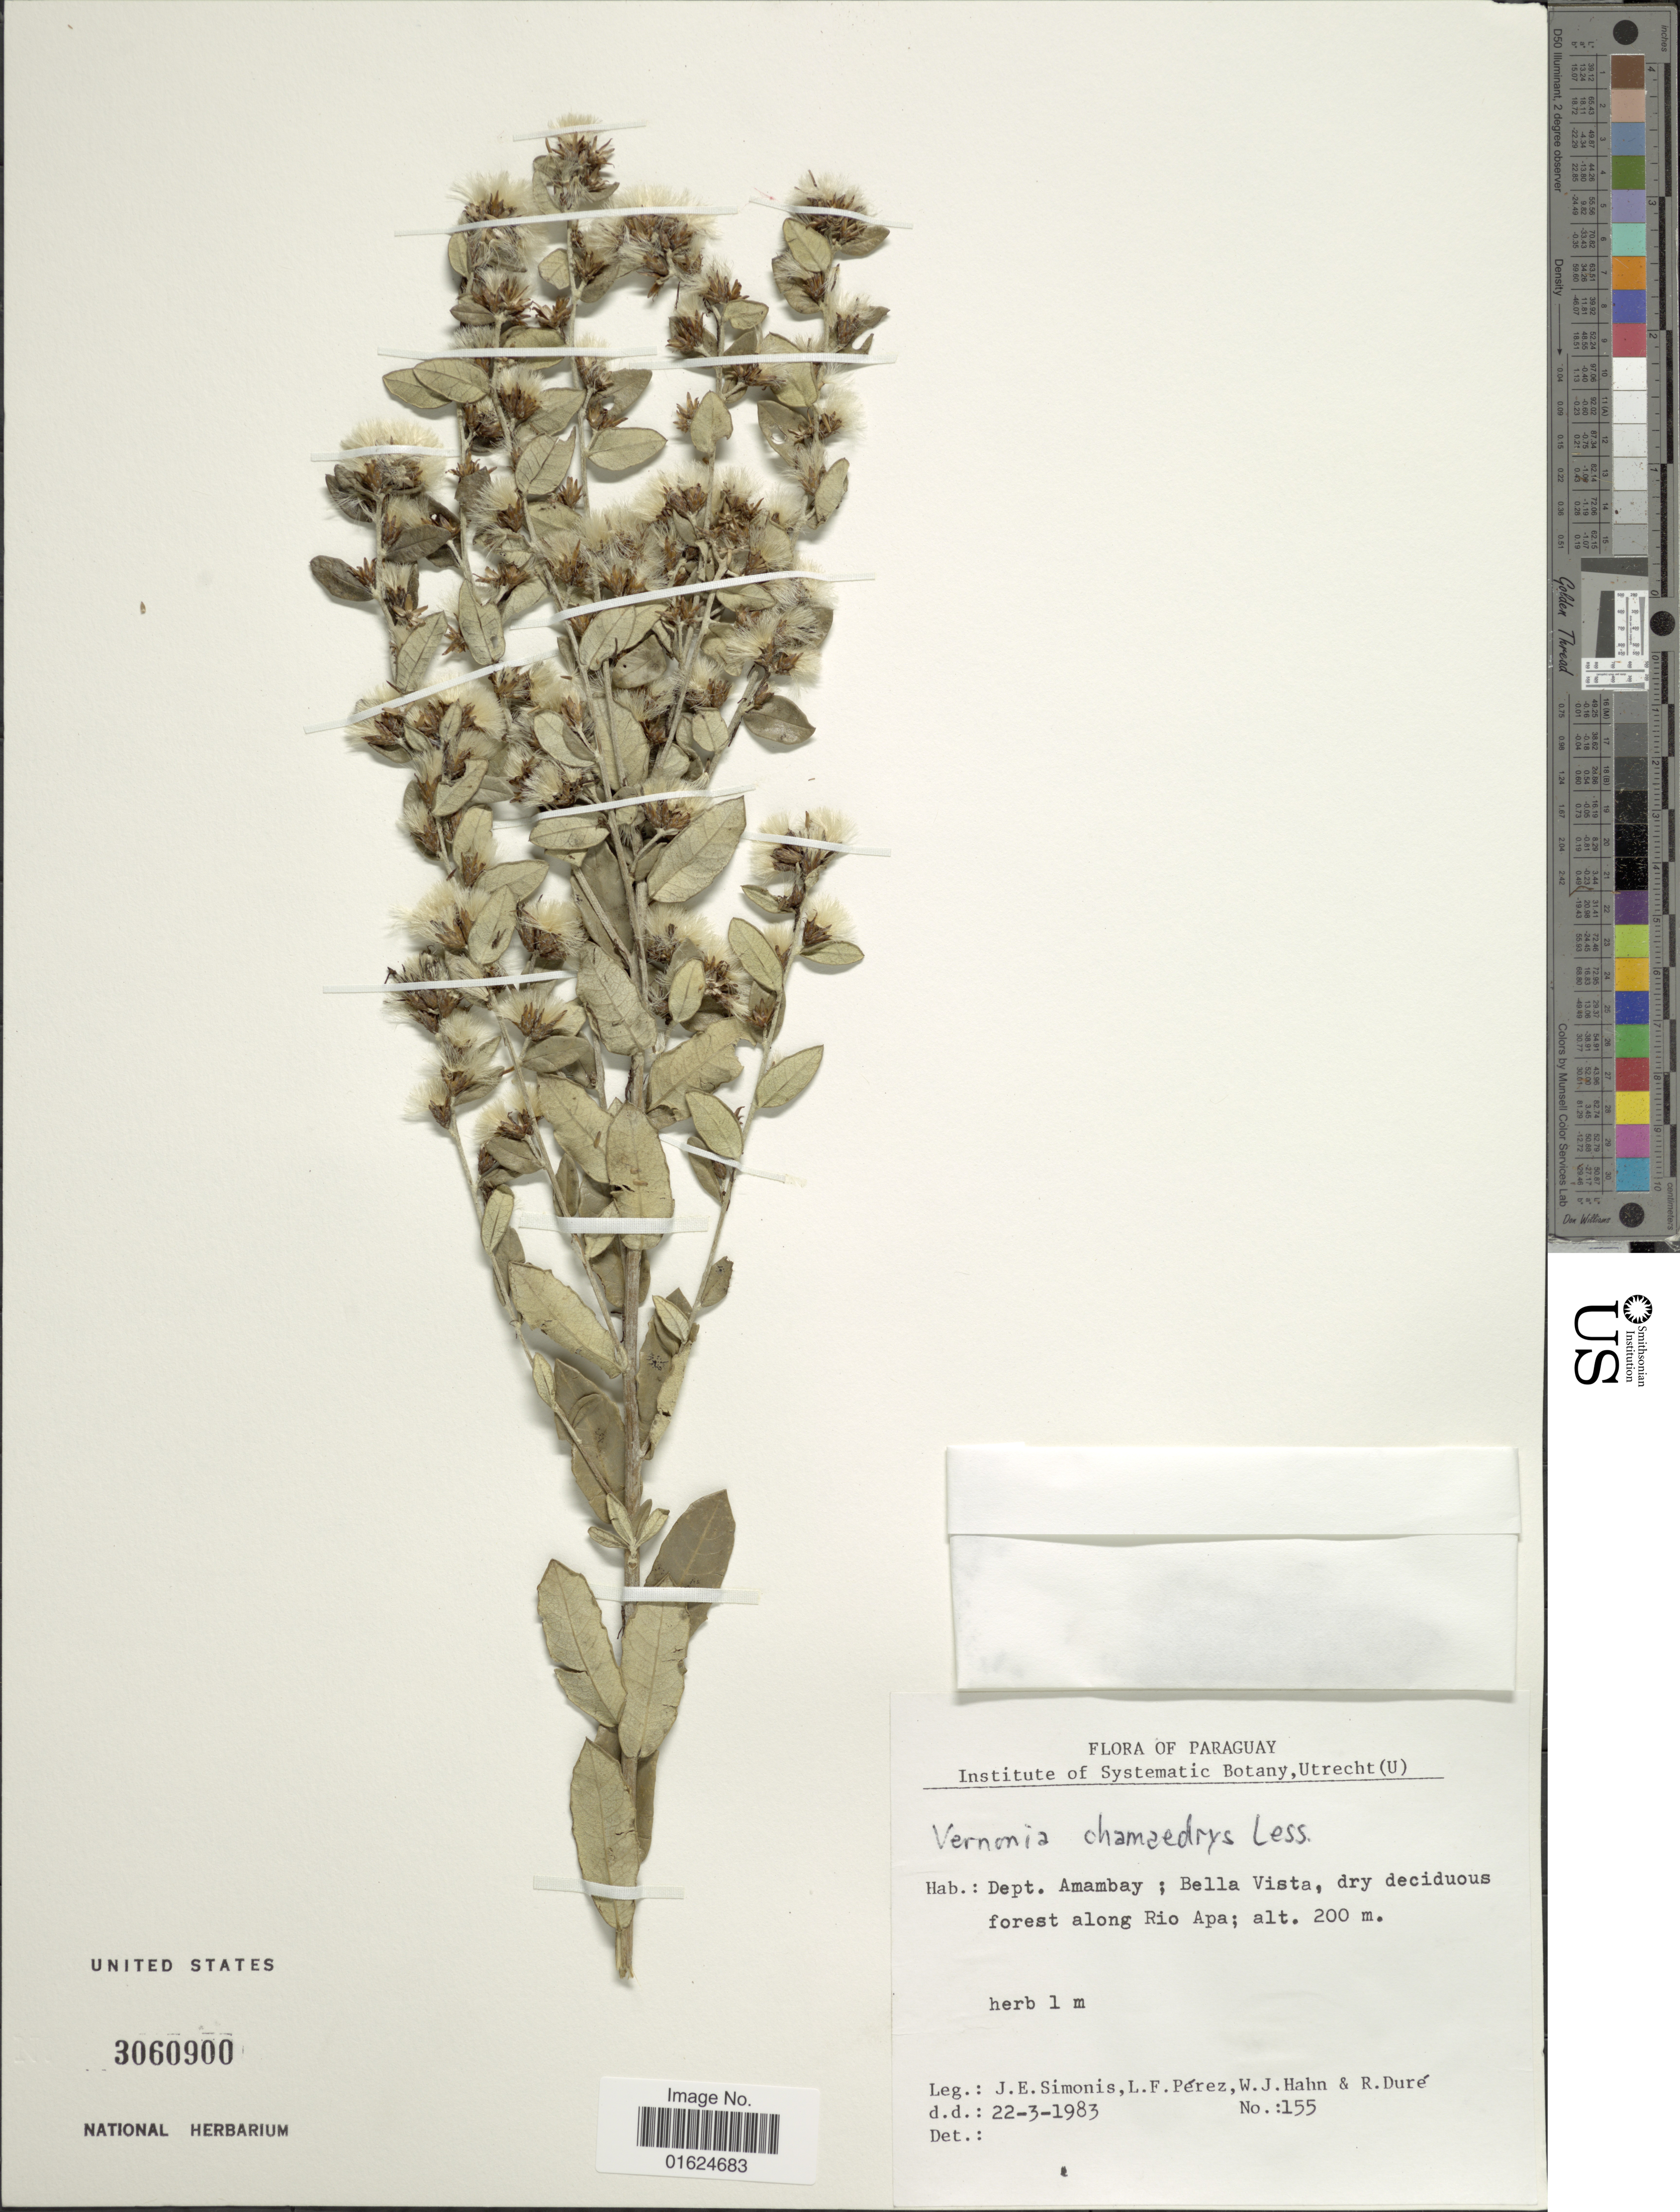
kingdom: Plantae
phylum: Tracheophyta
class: Magnoliopsida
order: Asterales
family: Asteraceae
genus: Vernonanthura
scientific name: Vernonanthura chamaedrys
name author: (Less.) H. Rob.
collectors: J. E. Simonis, L. Perez, W. J. Hahn & R. Duré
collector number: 155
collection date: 1983-03-22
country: Paraguay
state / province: Amambay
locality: Dept. Amambay; Bella Vista, dry deciduous forest along Rio Apa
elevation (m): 200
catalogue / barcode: US 3060900